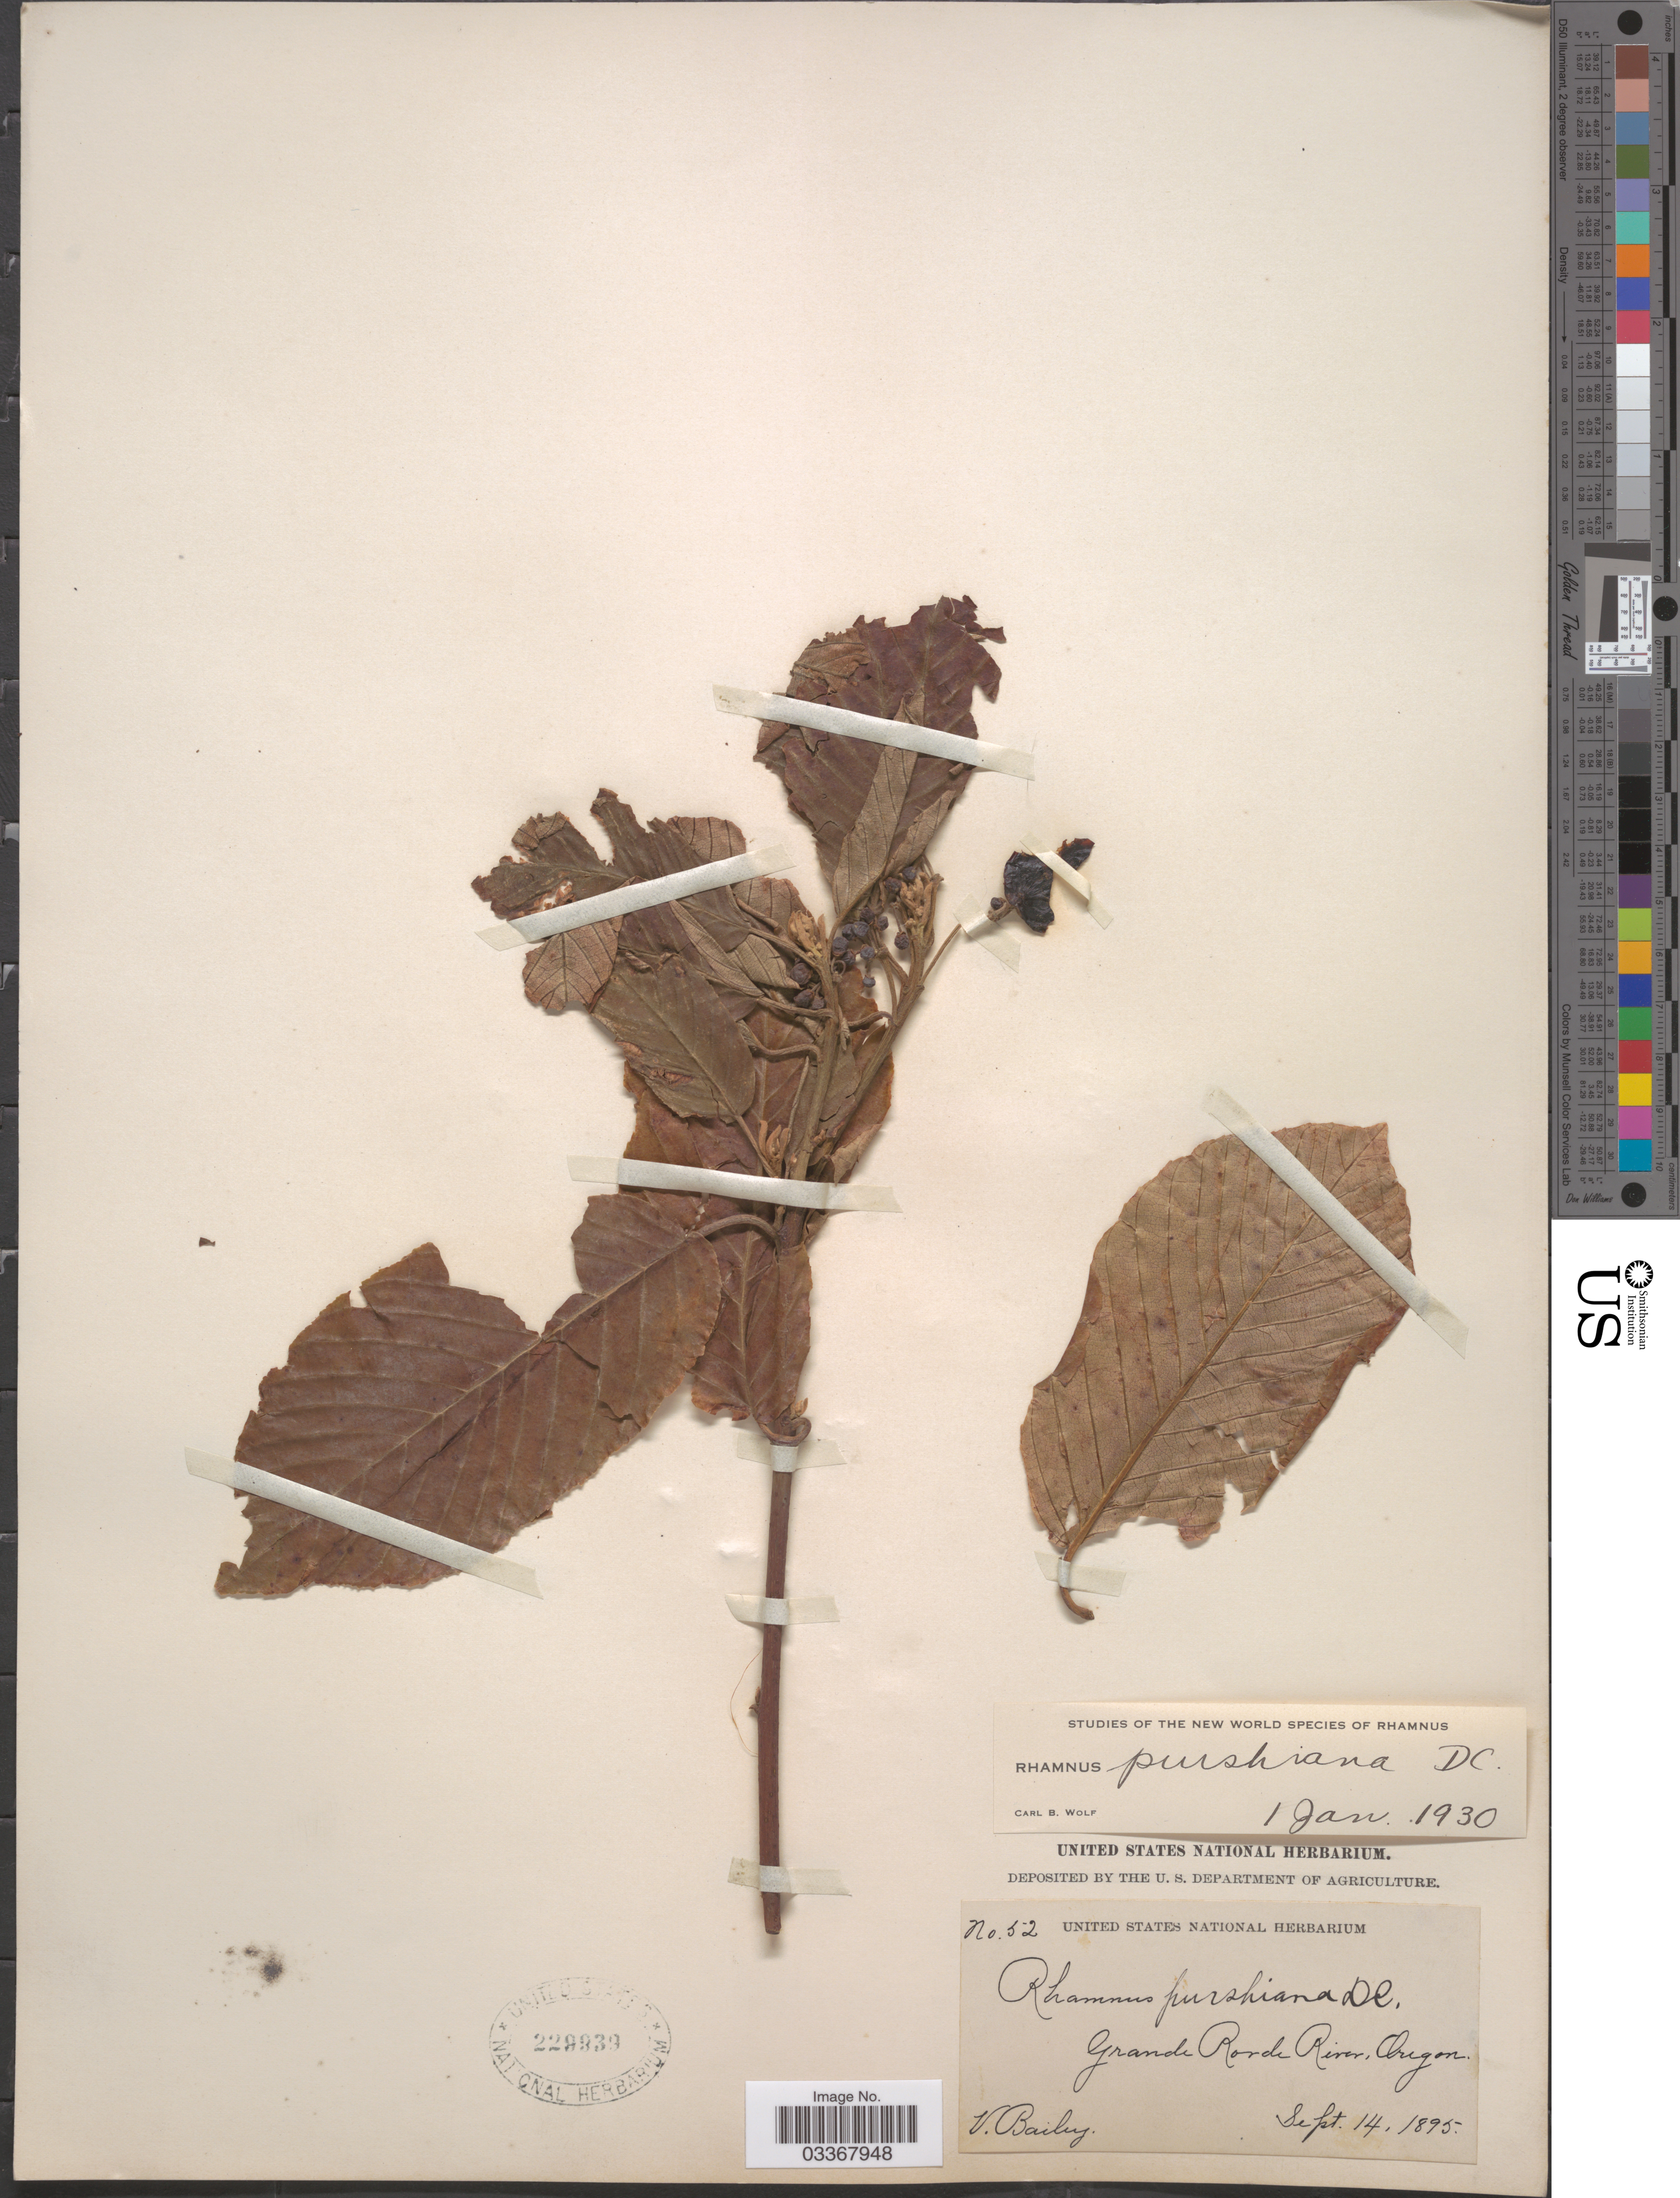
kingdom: Plantae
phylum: Tracheophyta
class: Magnoliopsida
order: Rosales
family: Rhamnaceae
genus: Frangula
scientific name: Frangula purshiana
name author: (DC.) A. Gray ex J.G. Cooper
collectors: V. L. Bailey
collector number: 52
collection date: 1895-09-14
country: United States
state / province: Oregon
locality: Grande Ronde River.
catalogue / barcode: US 229939